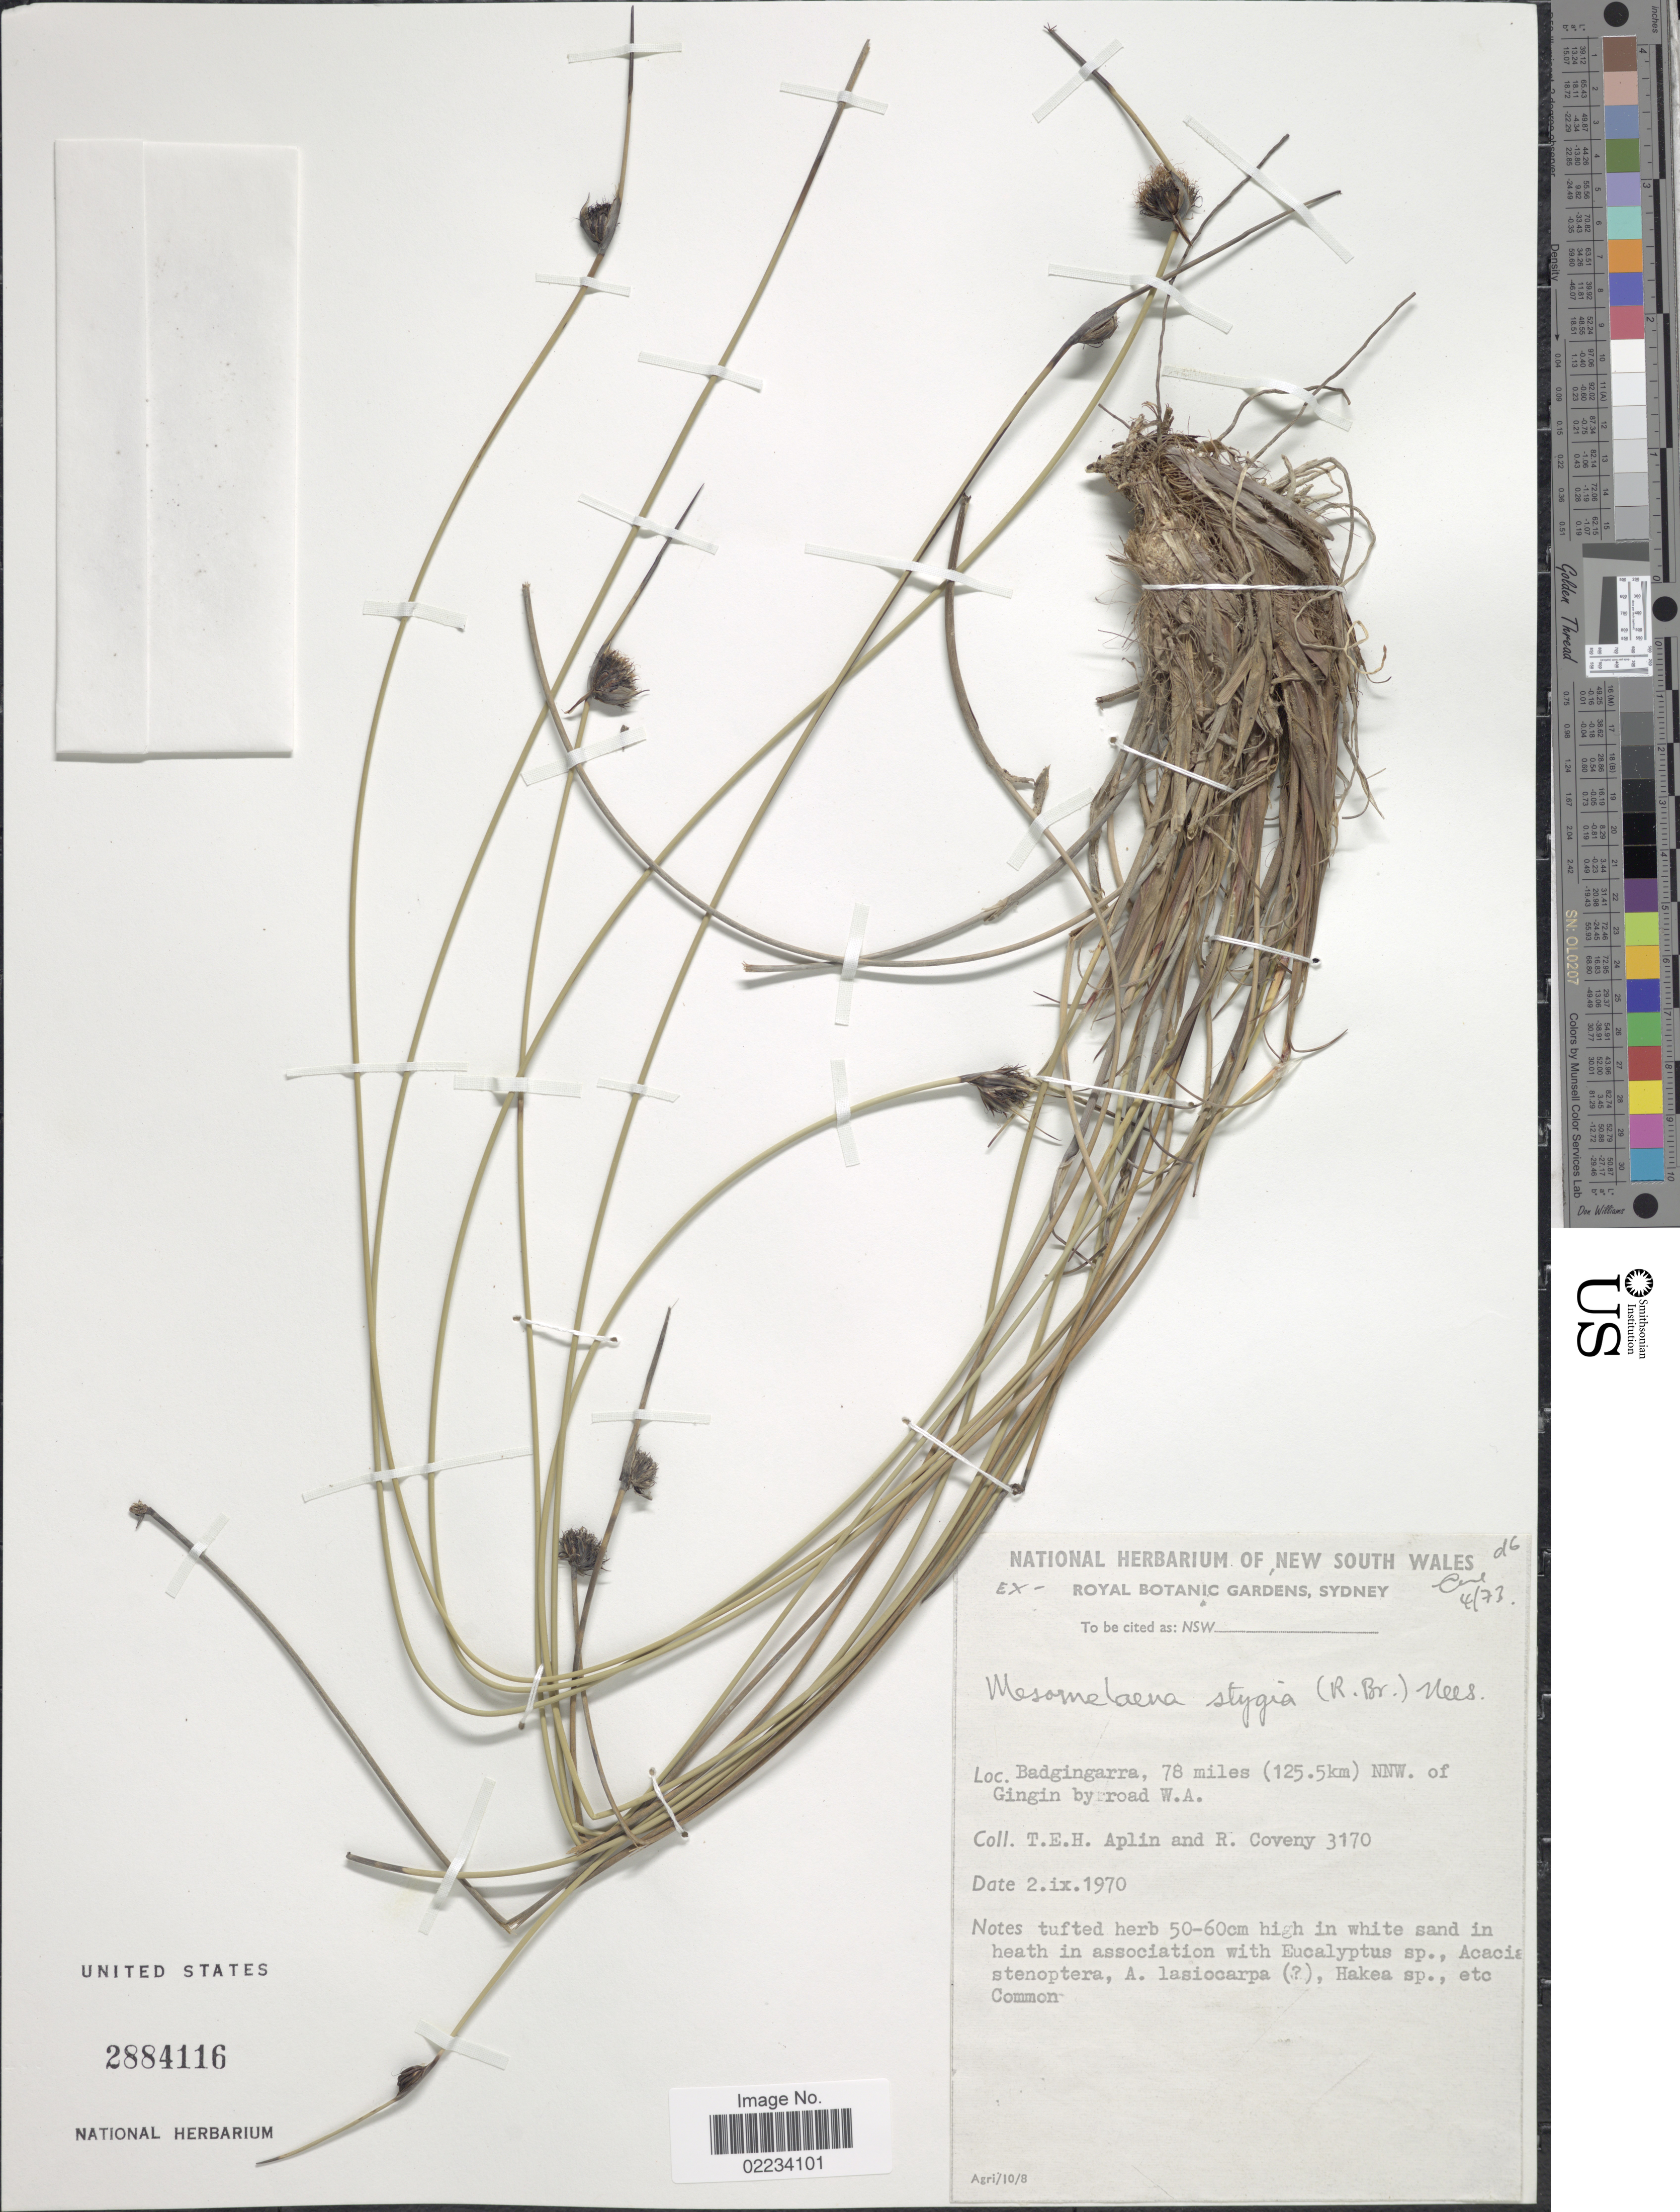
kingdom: Plantae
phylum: Tracheophyta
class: Liliopsida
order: Poales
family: Cyperaceae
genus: Mesomelaena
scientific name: Mesomelaena preissii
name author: Nees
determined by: Wilson, K. L.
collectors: T. Aplin & R. Coveny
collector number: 3170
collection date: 1970-09-02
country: Australia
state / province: Western Australia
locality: Badgingarra, 78 miles (125.5km) NNW of Gingin by road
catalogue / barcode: US 2884116